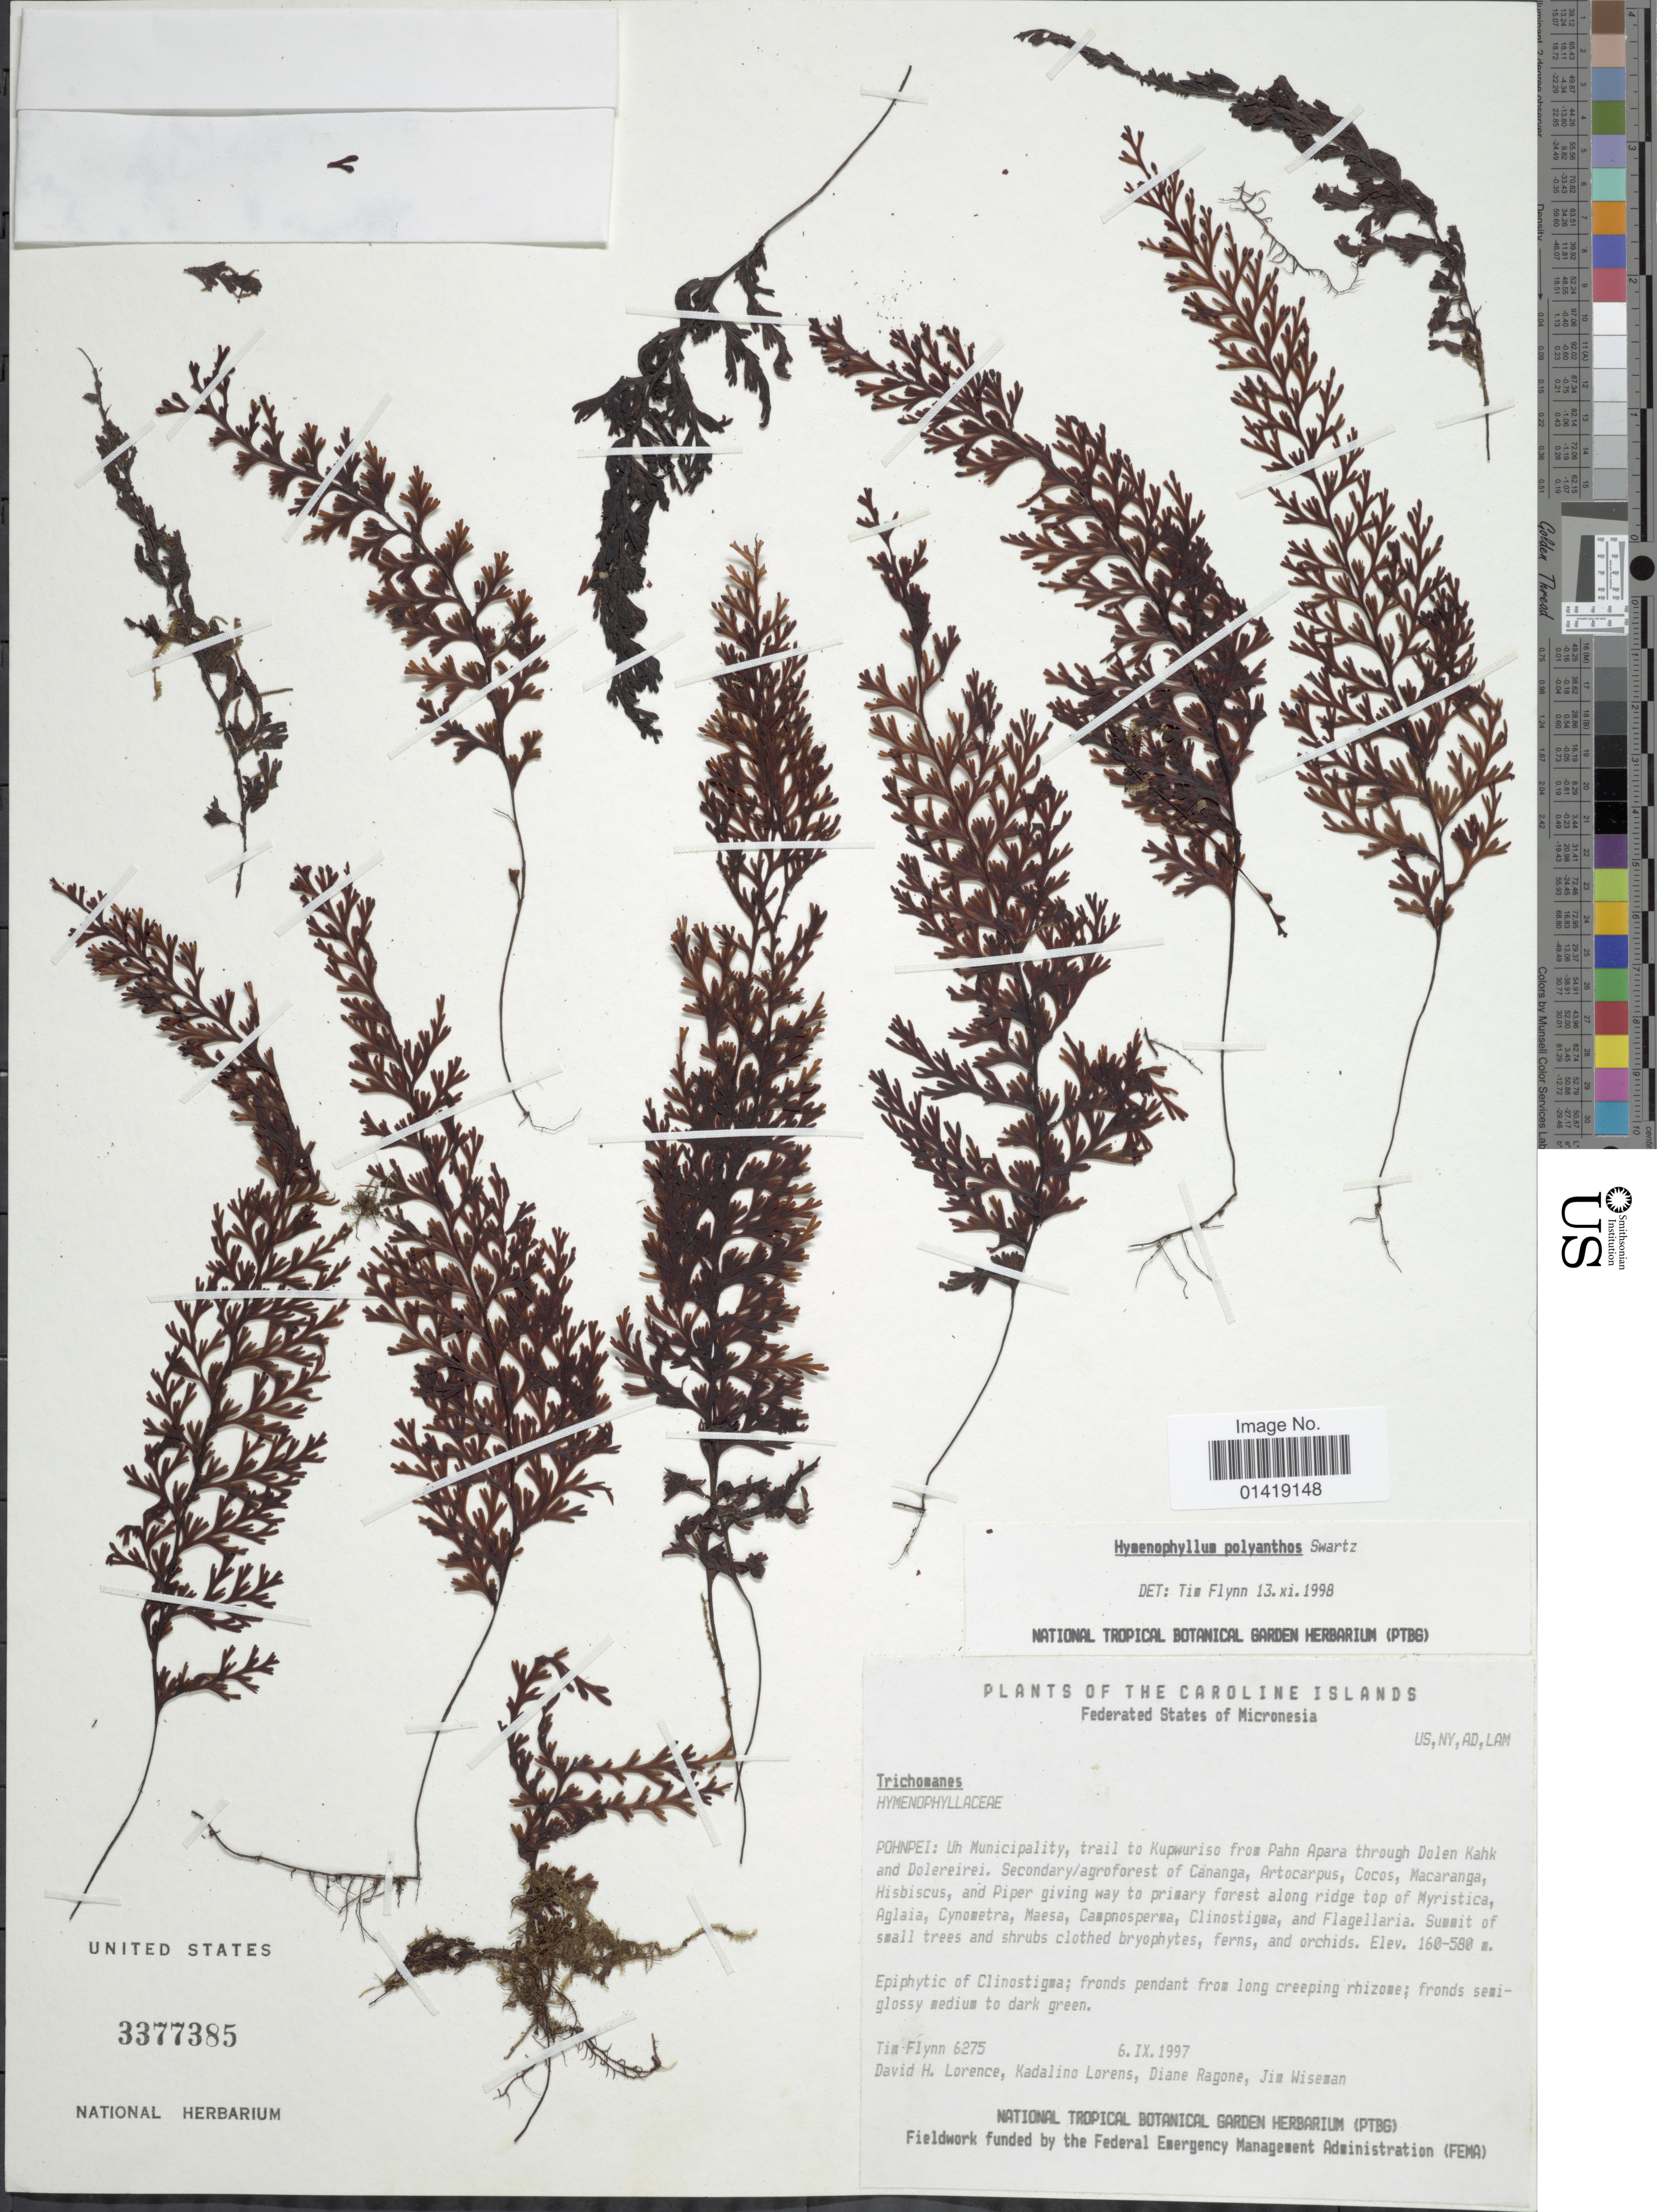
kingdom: Plantae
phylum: Tracheophyta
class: Polypodiopsida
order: Hymenophyllales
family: Hymenophyllaceae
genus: Hymenophyllum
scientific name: Hymenophyllum polyanthos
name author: (Sw.) Sw.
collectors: T. Flynn, D. Lorence, K. Lorens, D. Ragone & J. Wiseman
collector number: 6275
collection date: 1997-09-06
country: Micronesia, Federated States of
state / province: Pohnpei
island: Pohnpei [Ponape]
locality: The Caroline Islands federated States of Micronesia. Uh municipality trail to Kupwuriso from Pahn Apara through Dolen Kahk and Dolereirei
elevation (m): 160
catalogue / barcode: US 3377385